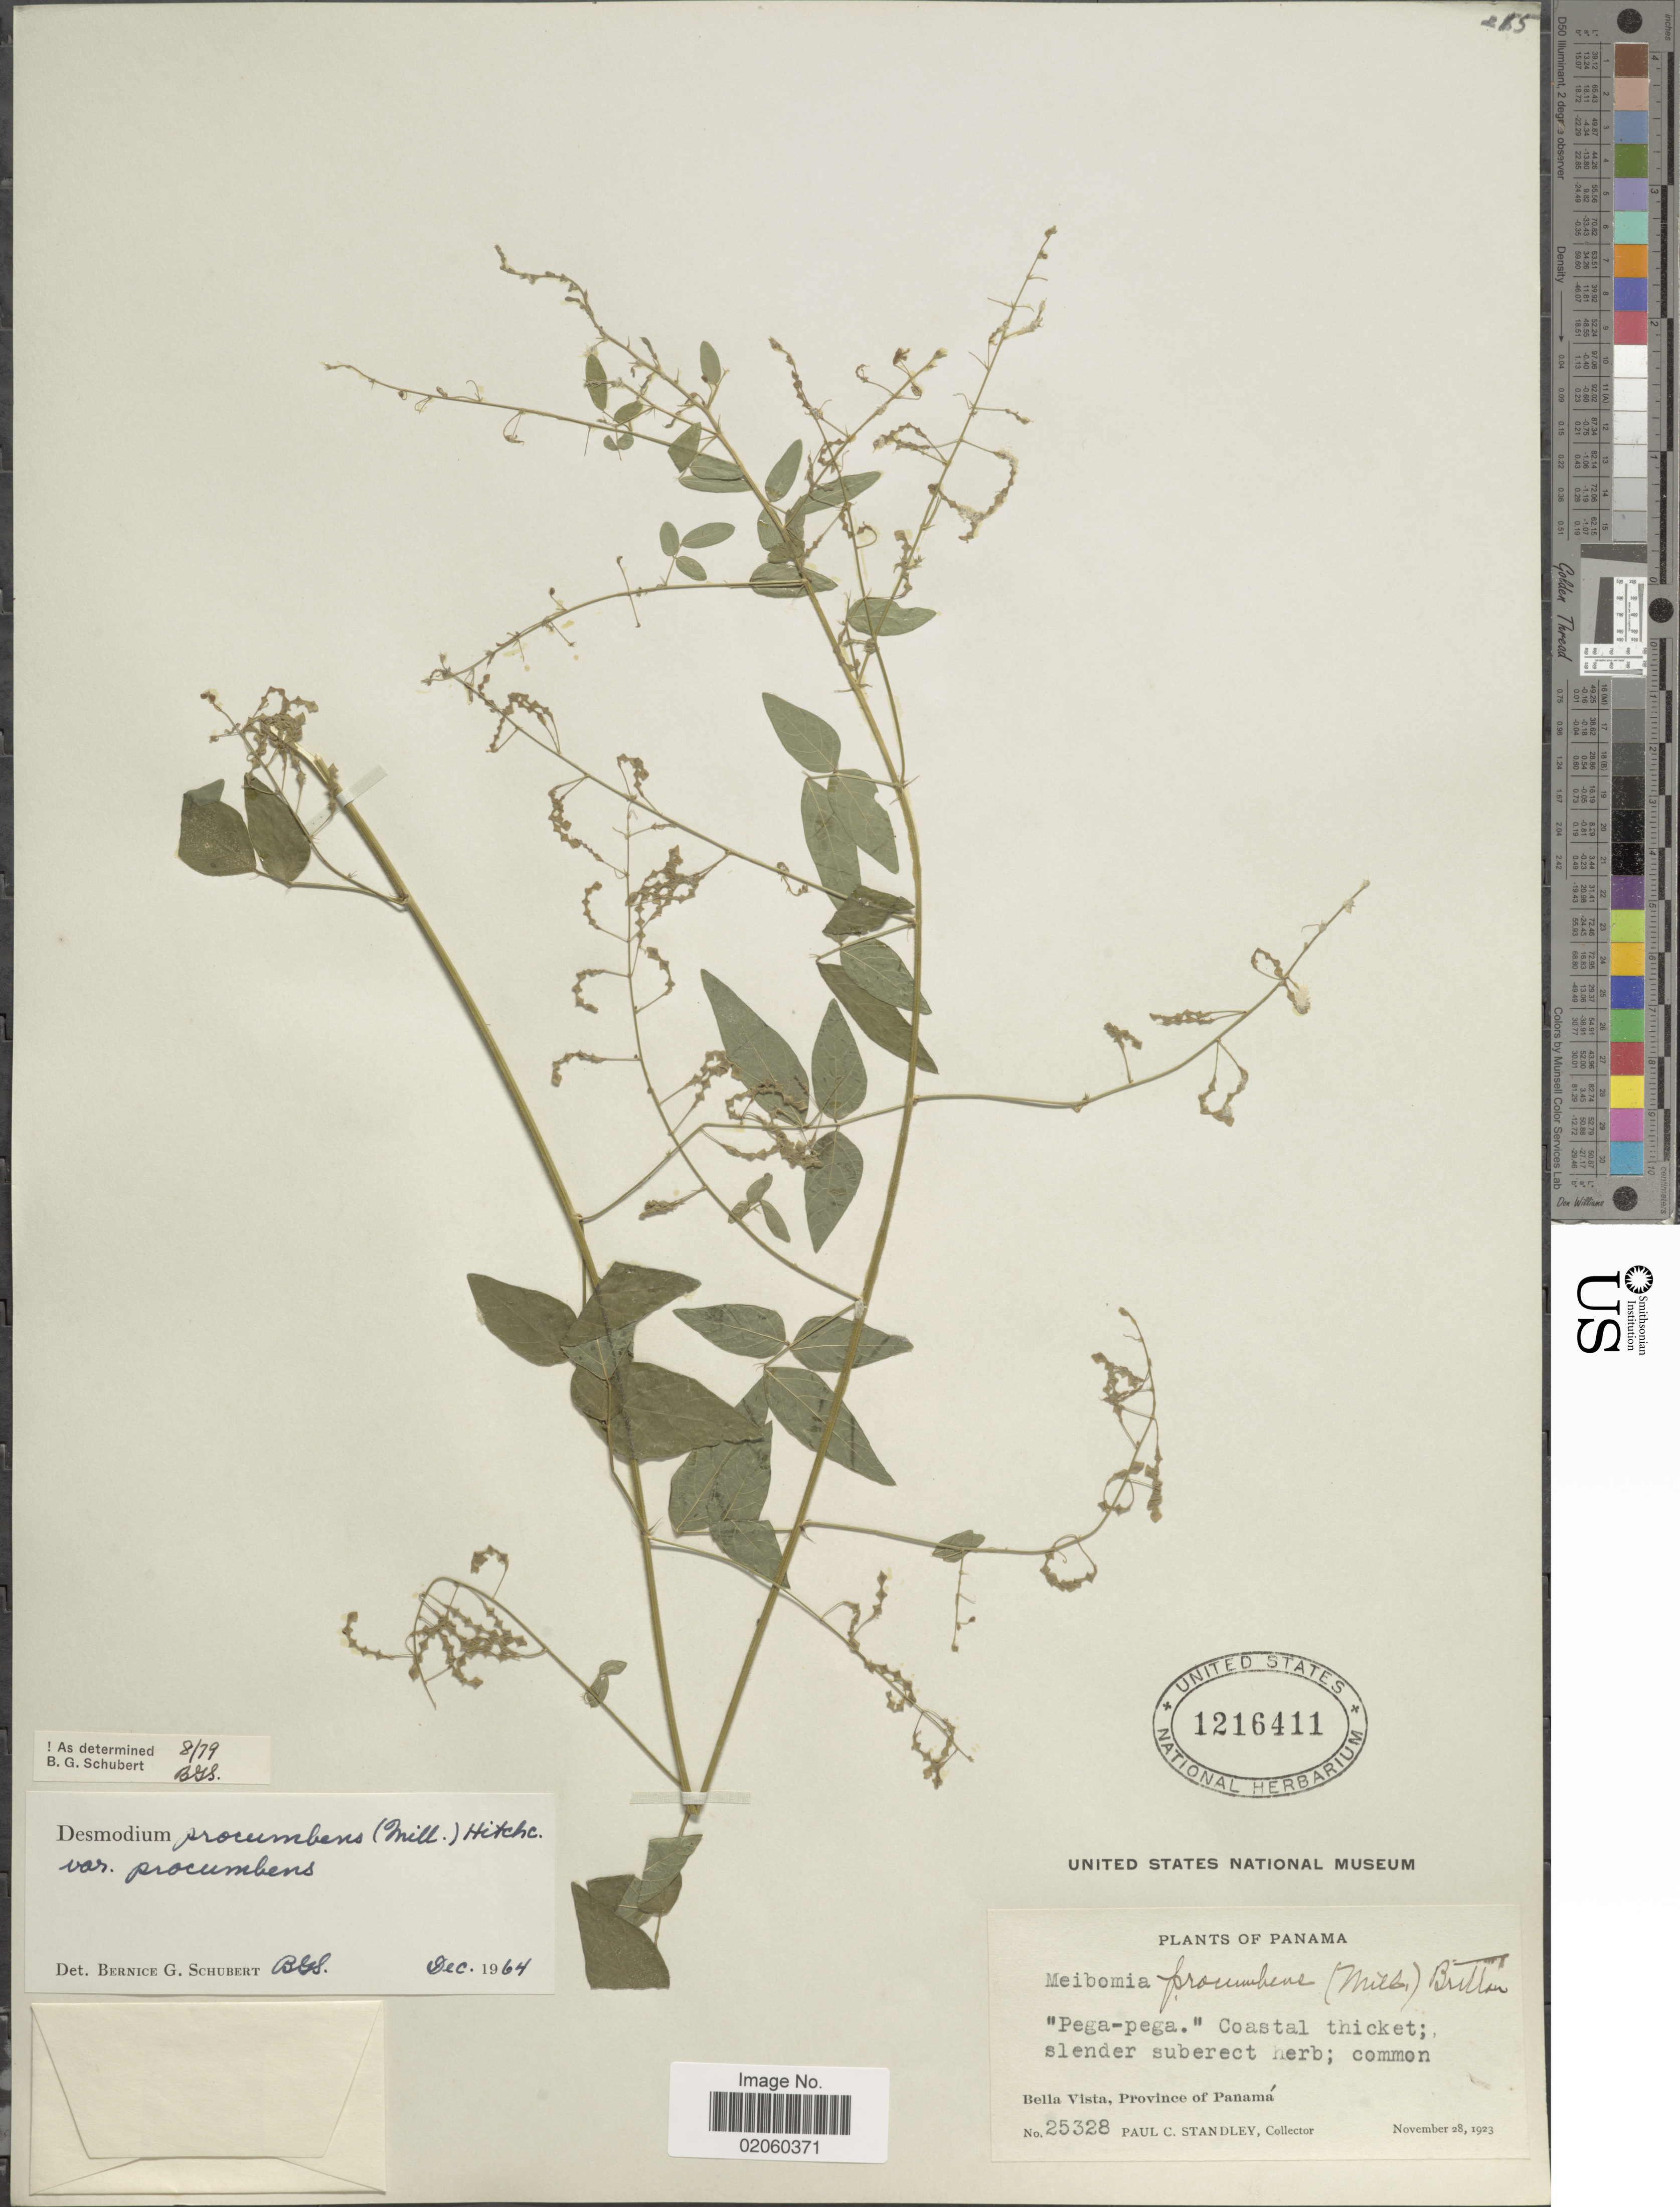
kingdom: Plantae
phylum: Tracheophyta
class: Magnoliopsida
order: Fabales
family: Fabaceae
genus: Desmodium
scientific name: Desmodium procumbens var. procumbens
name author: (Mill.) Hitchc.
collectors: P. C. Standley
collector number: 25328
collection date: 1923-11-28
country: Panama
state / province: Panamá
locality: Bella Vista, Province of Panama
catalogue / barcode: US 1216411